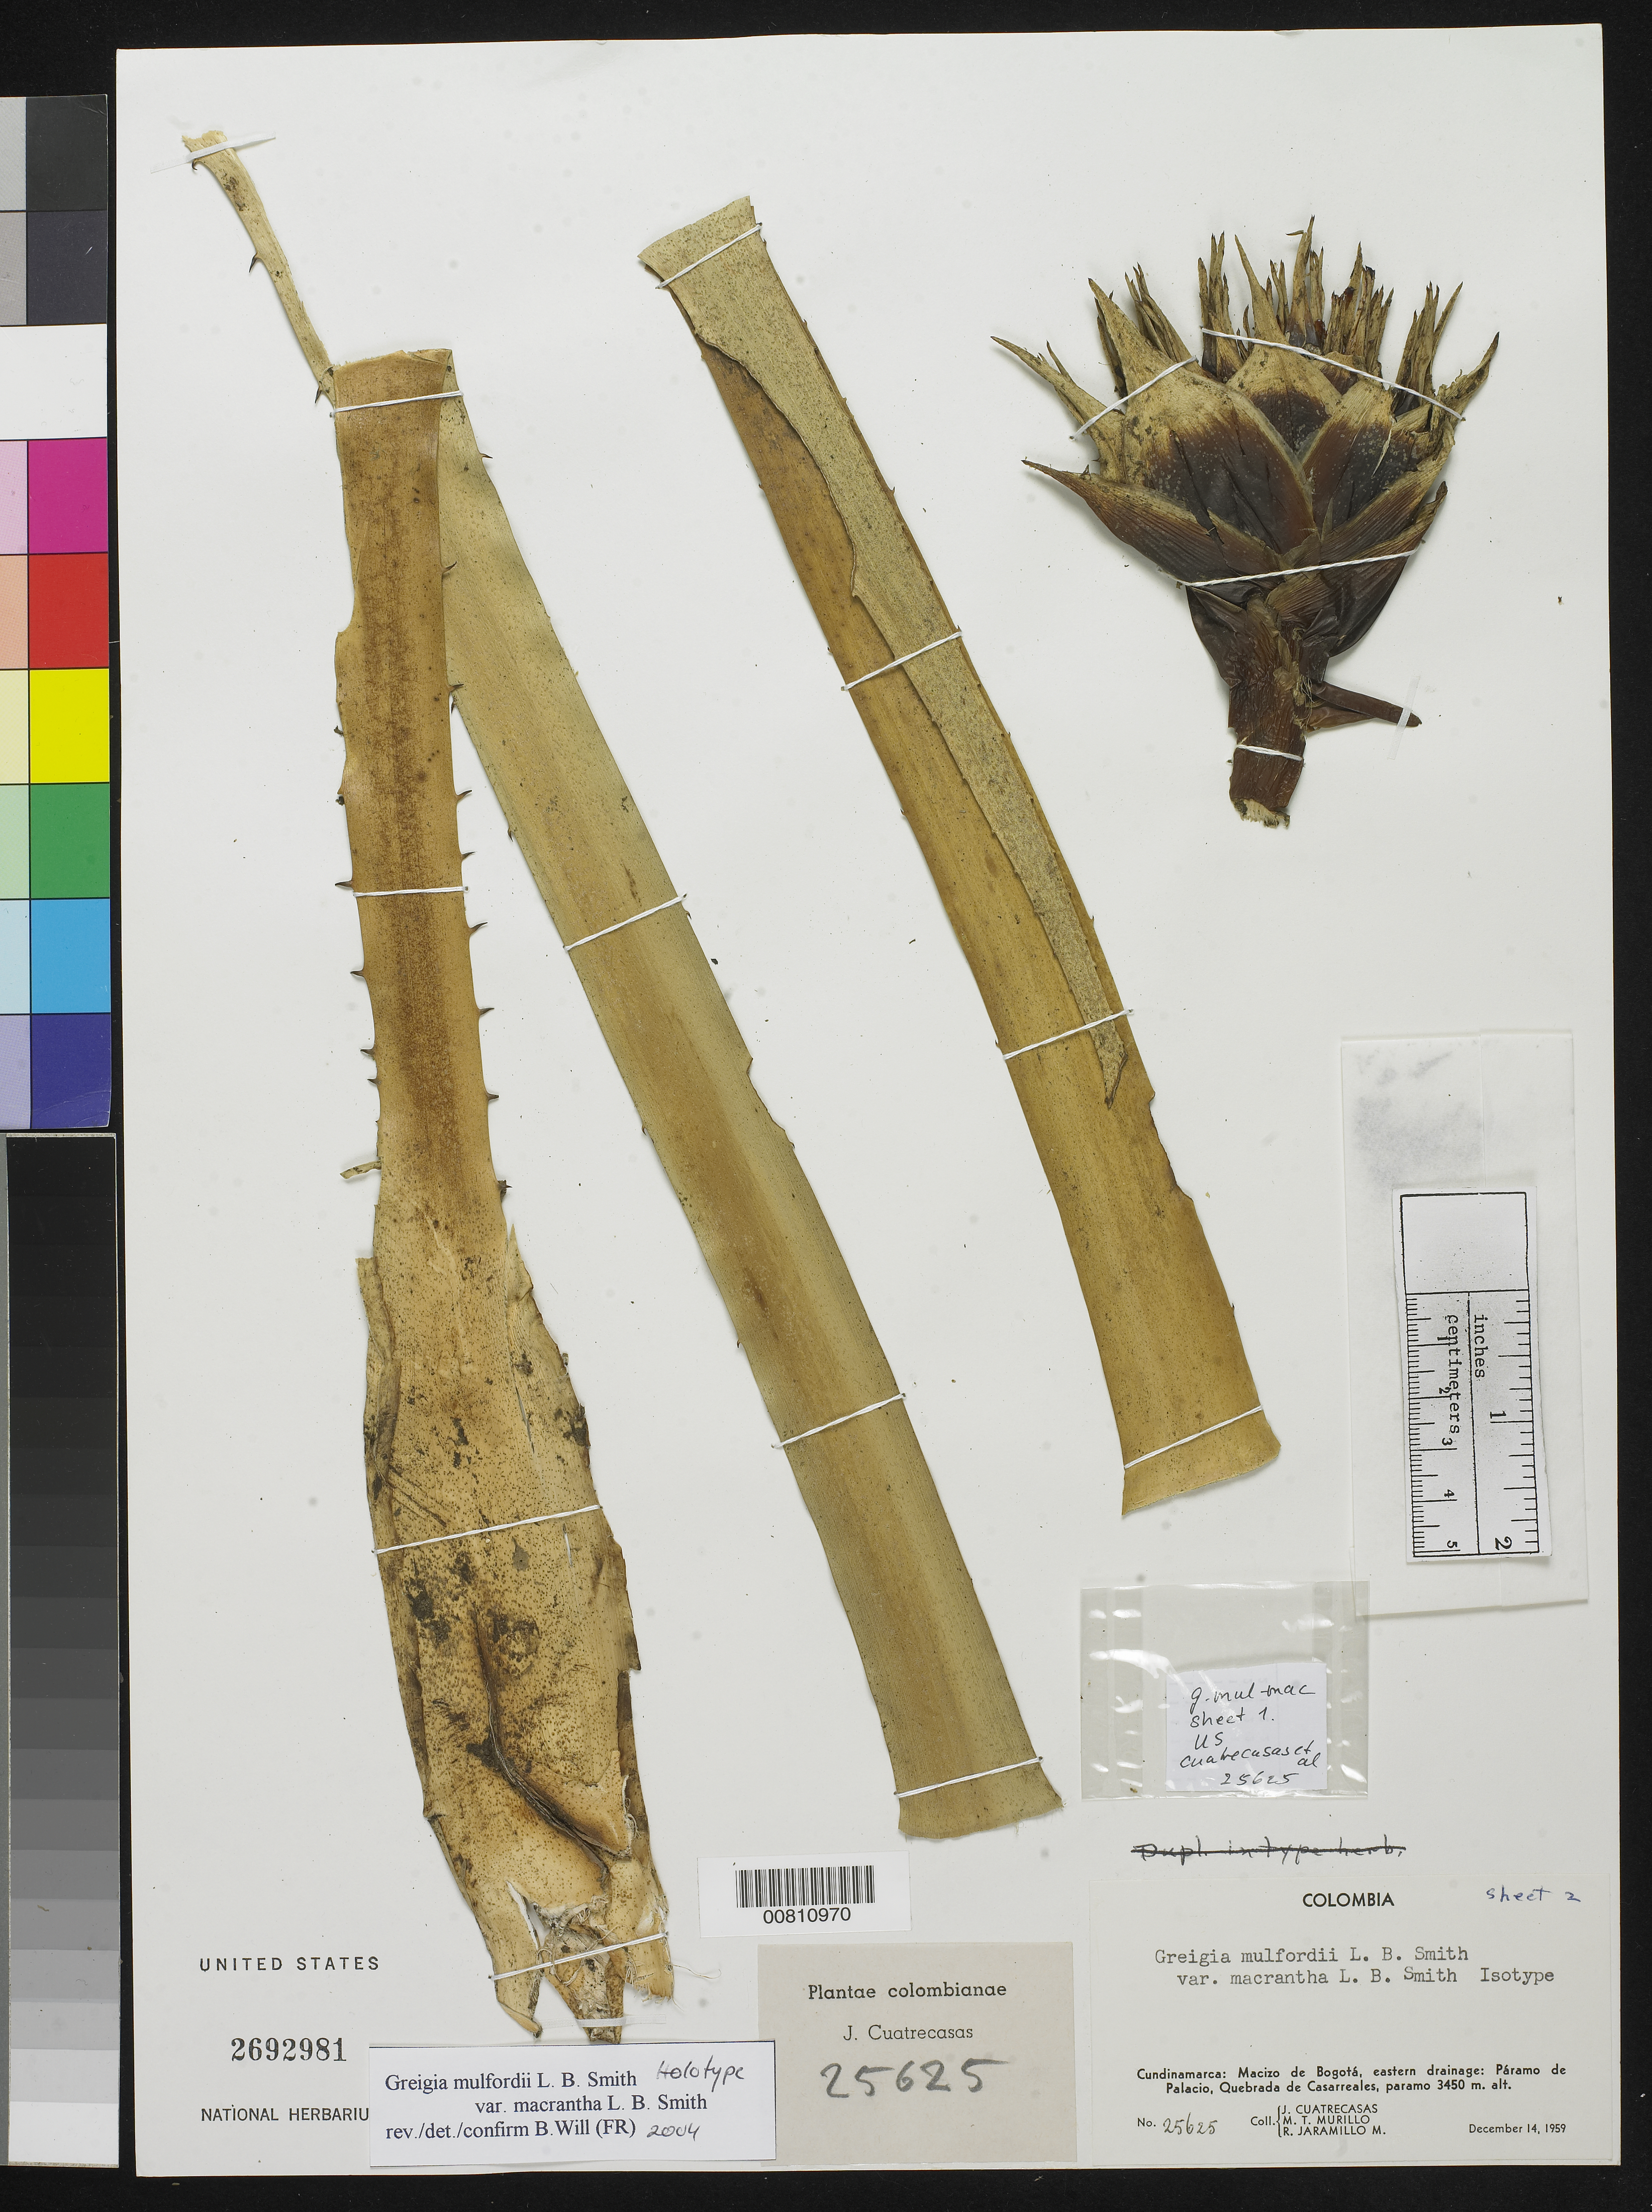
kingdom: Plantae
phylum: Tracheophyta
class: Liliopsida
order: Poales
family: Bromeliaceae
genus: Greigia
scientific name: Greigia mulfordii var. macrantha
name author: L.B. Sm.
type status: Holotype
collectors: J. Cuatrecasas & et al.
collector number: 25625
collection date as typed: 14 Dec 1959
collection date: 1959-12-14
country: Colombia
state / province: Cundinamarca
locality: Macizo de Bogota.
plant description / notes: "sheet 2" (holotype is "sheet 1", both sheets numbered consecutively); sheet labeled as "isotype", apparently by L.B. Smith; this is arguably part of the holotype (and so annotated by B. Will, 2004).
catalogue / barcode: US 2692981